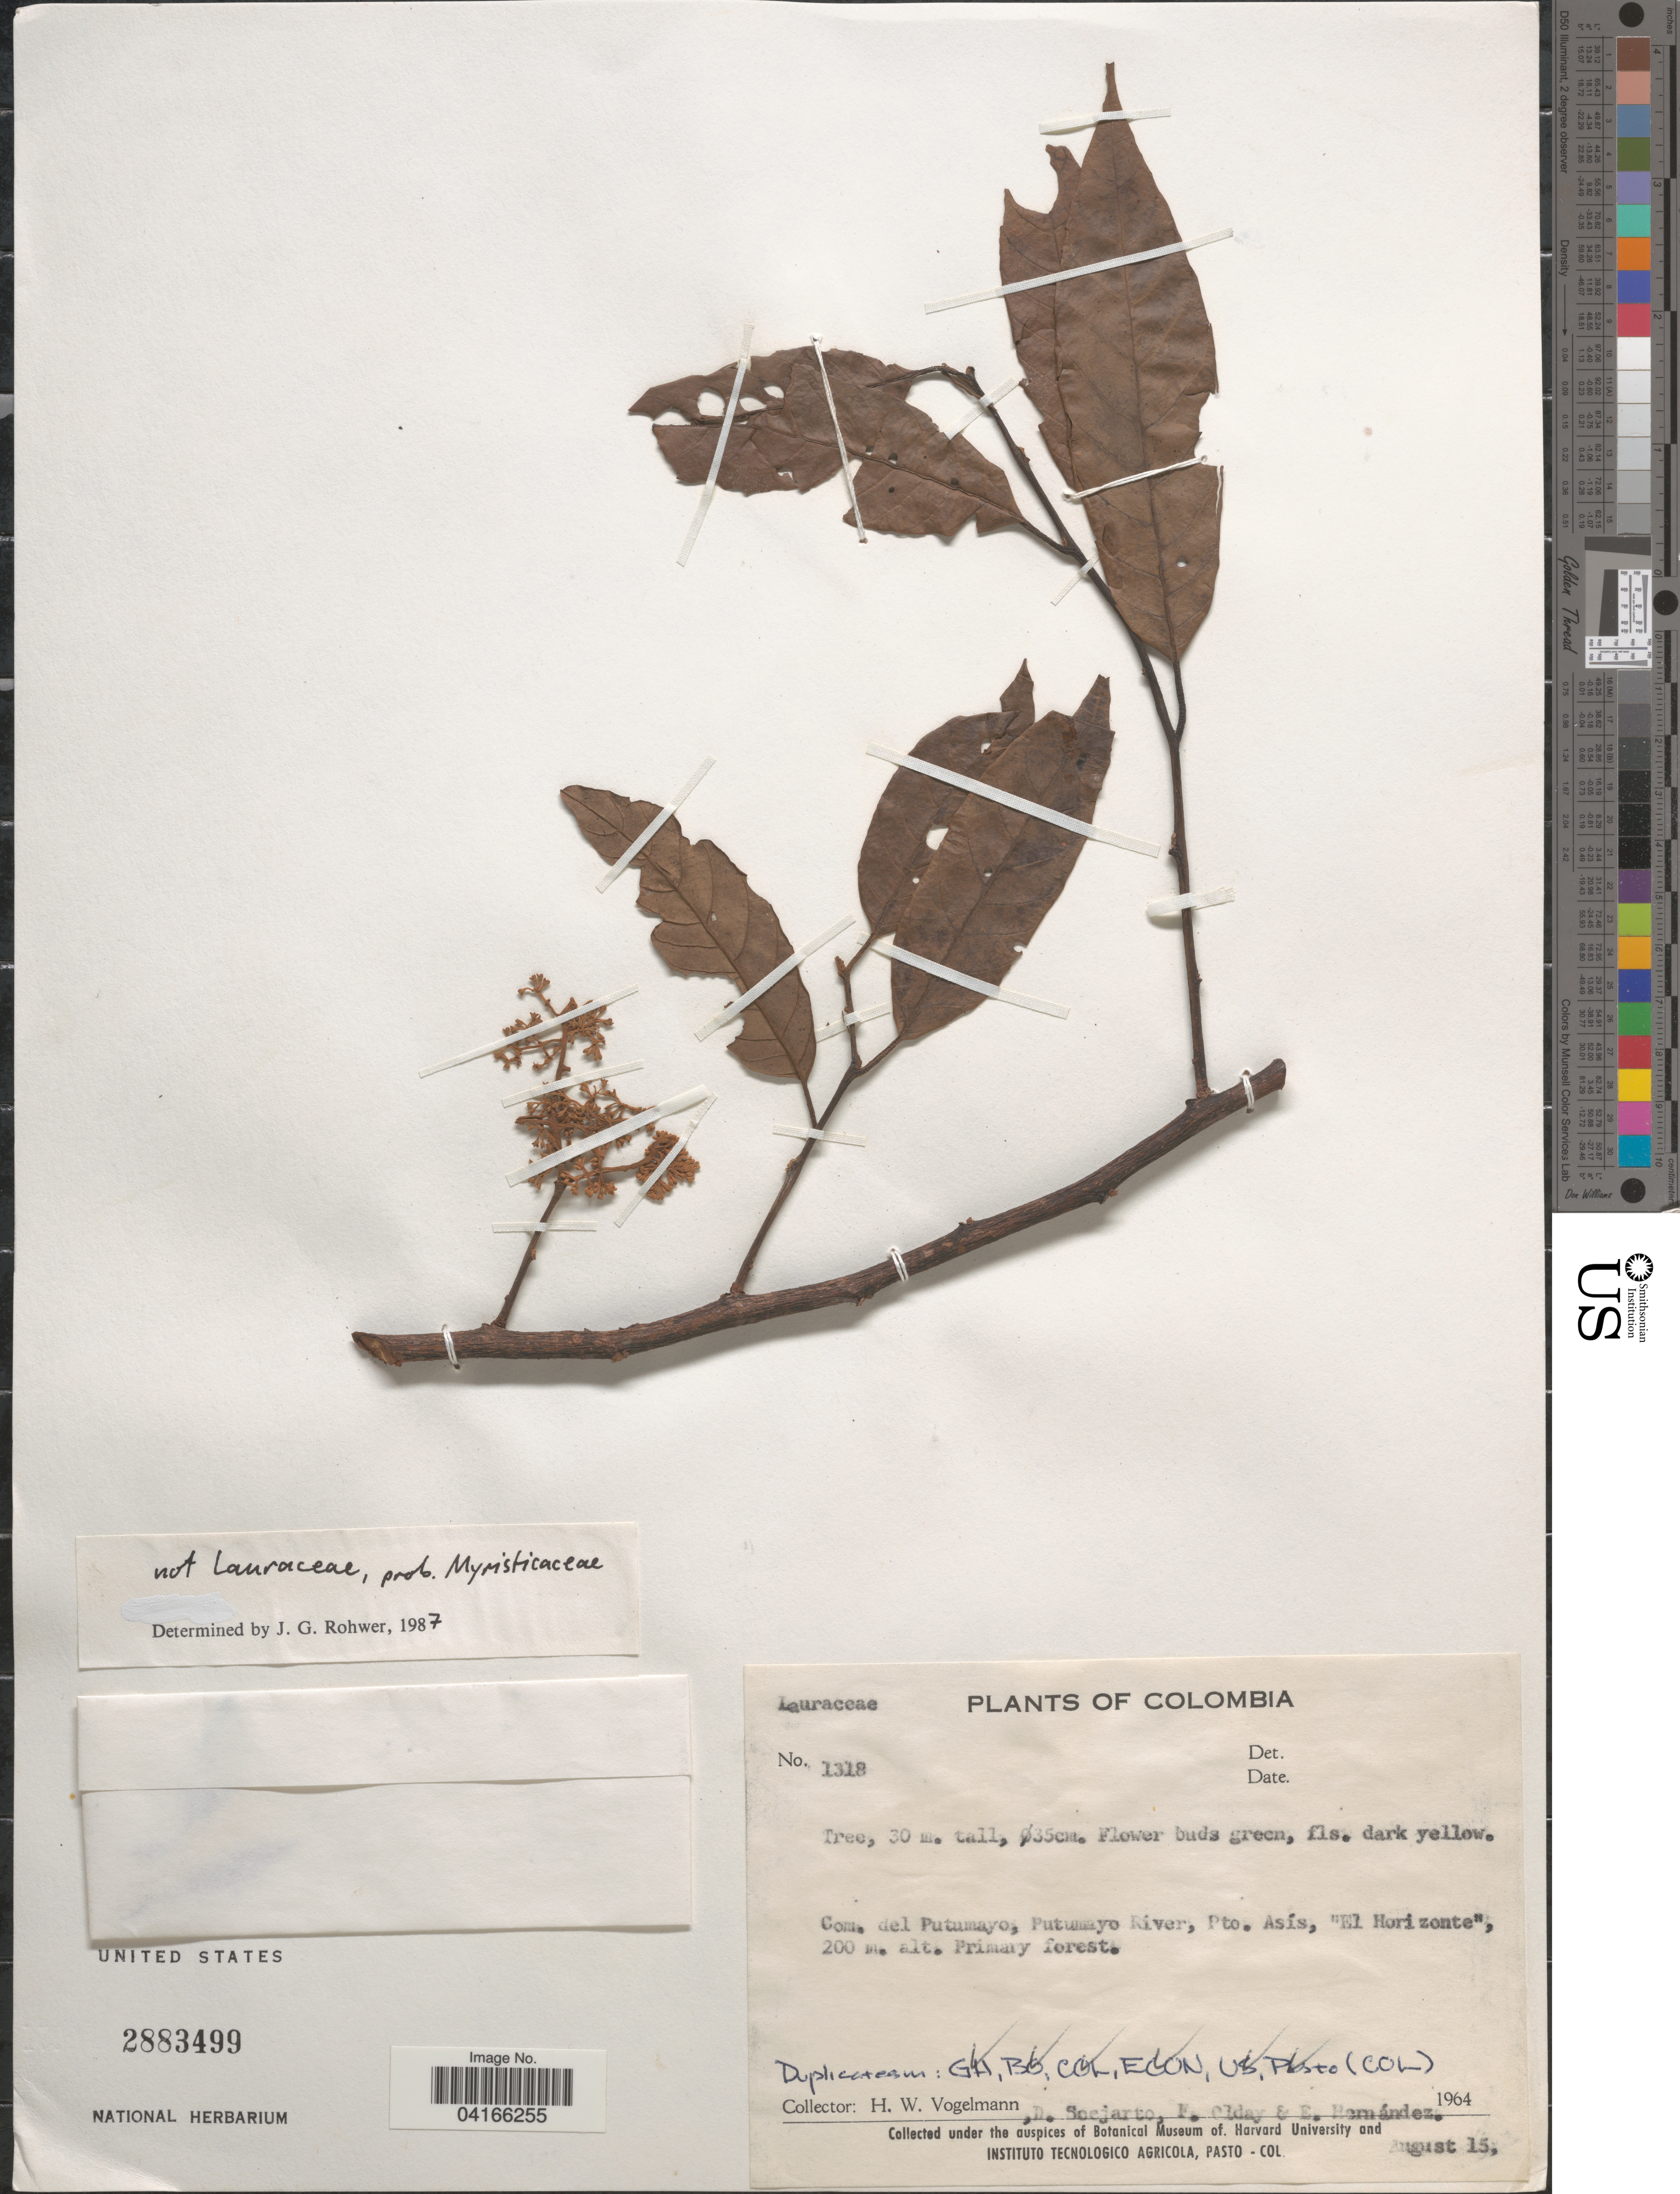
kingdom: Plantae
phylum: Tracheophyta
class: Magnoliopsida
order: Magnoliales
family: Myristicaceae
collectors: H. Vogelmann, D. Soejarto, F. Olday & E. Fernandez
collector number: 1318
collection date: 1964-08-15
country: Colombia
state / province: Putumayo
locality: Com. del Putumayo, Putumayo River, Pto. Asís, "El Horizonte".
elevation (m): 200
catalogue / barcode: US 2883499